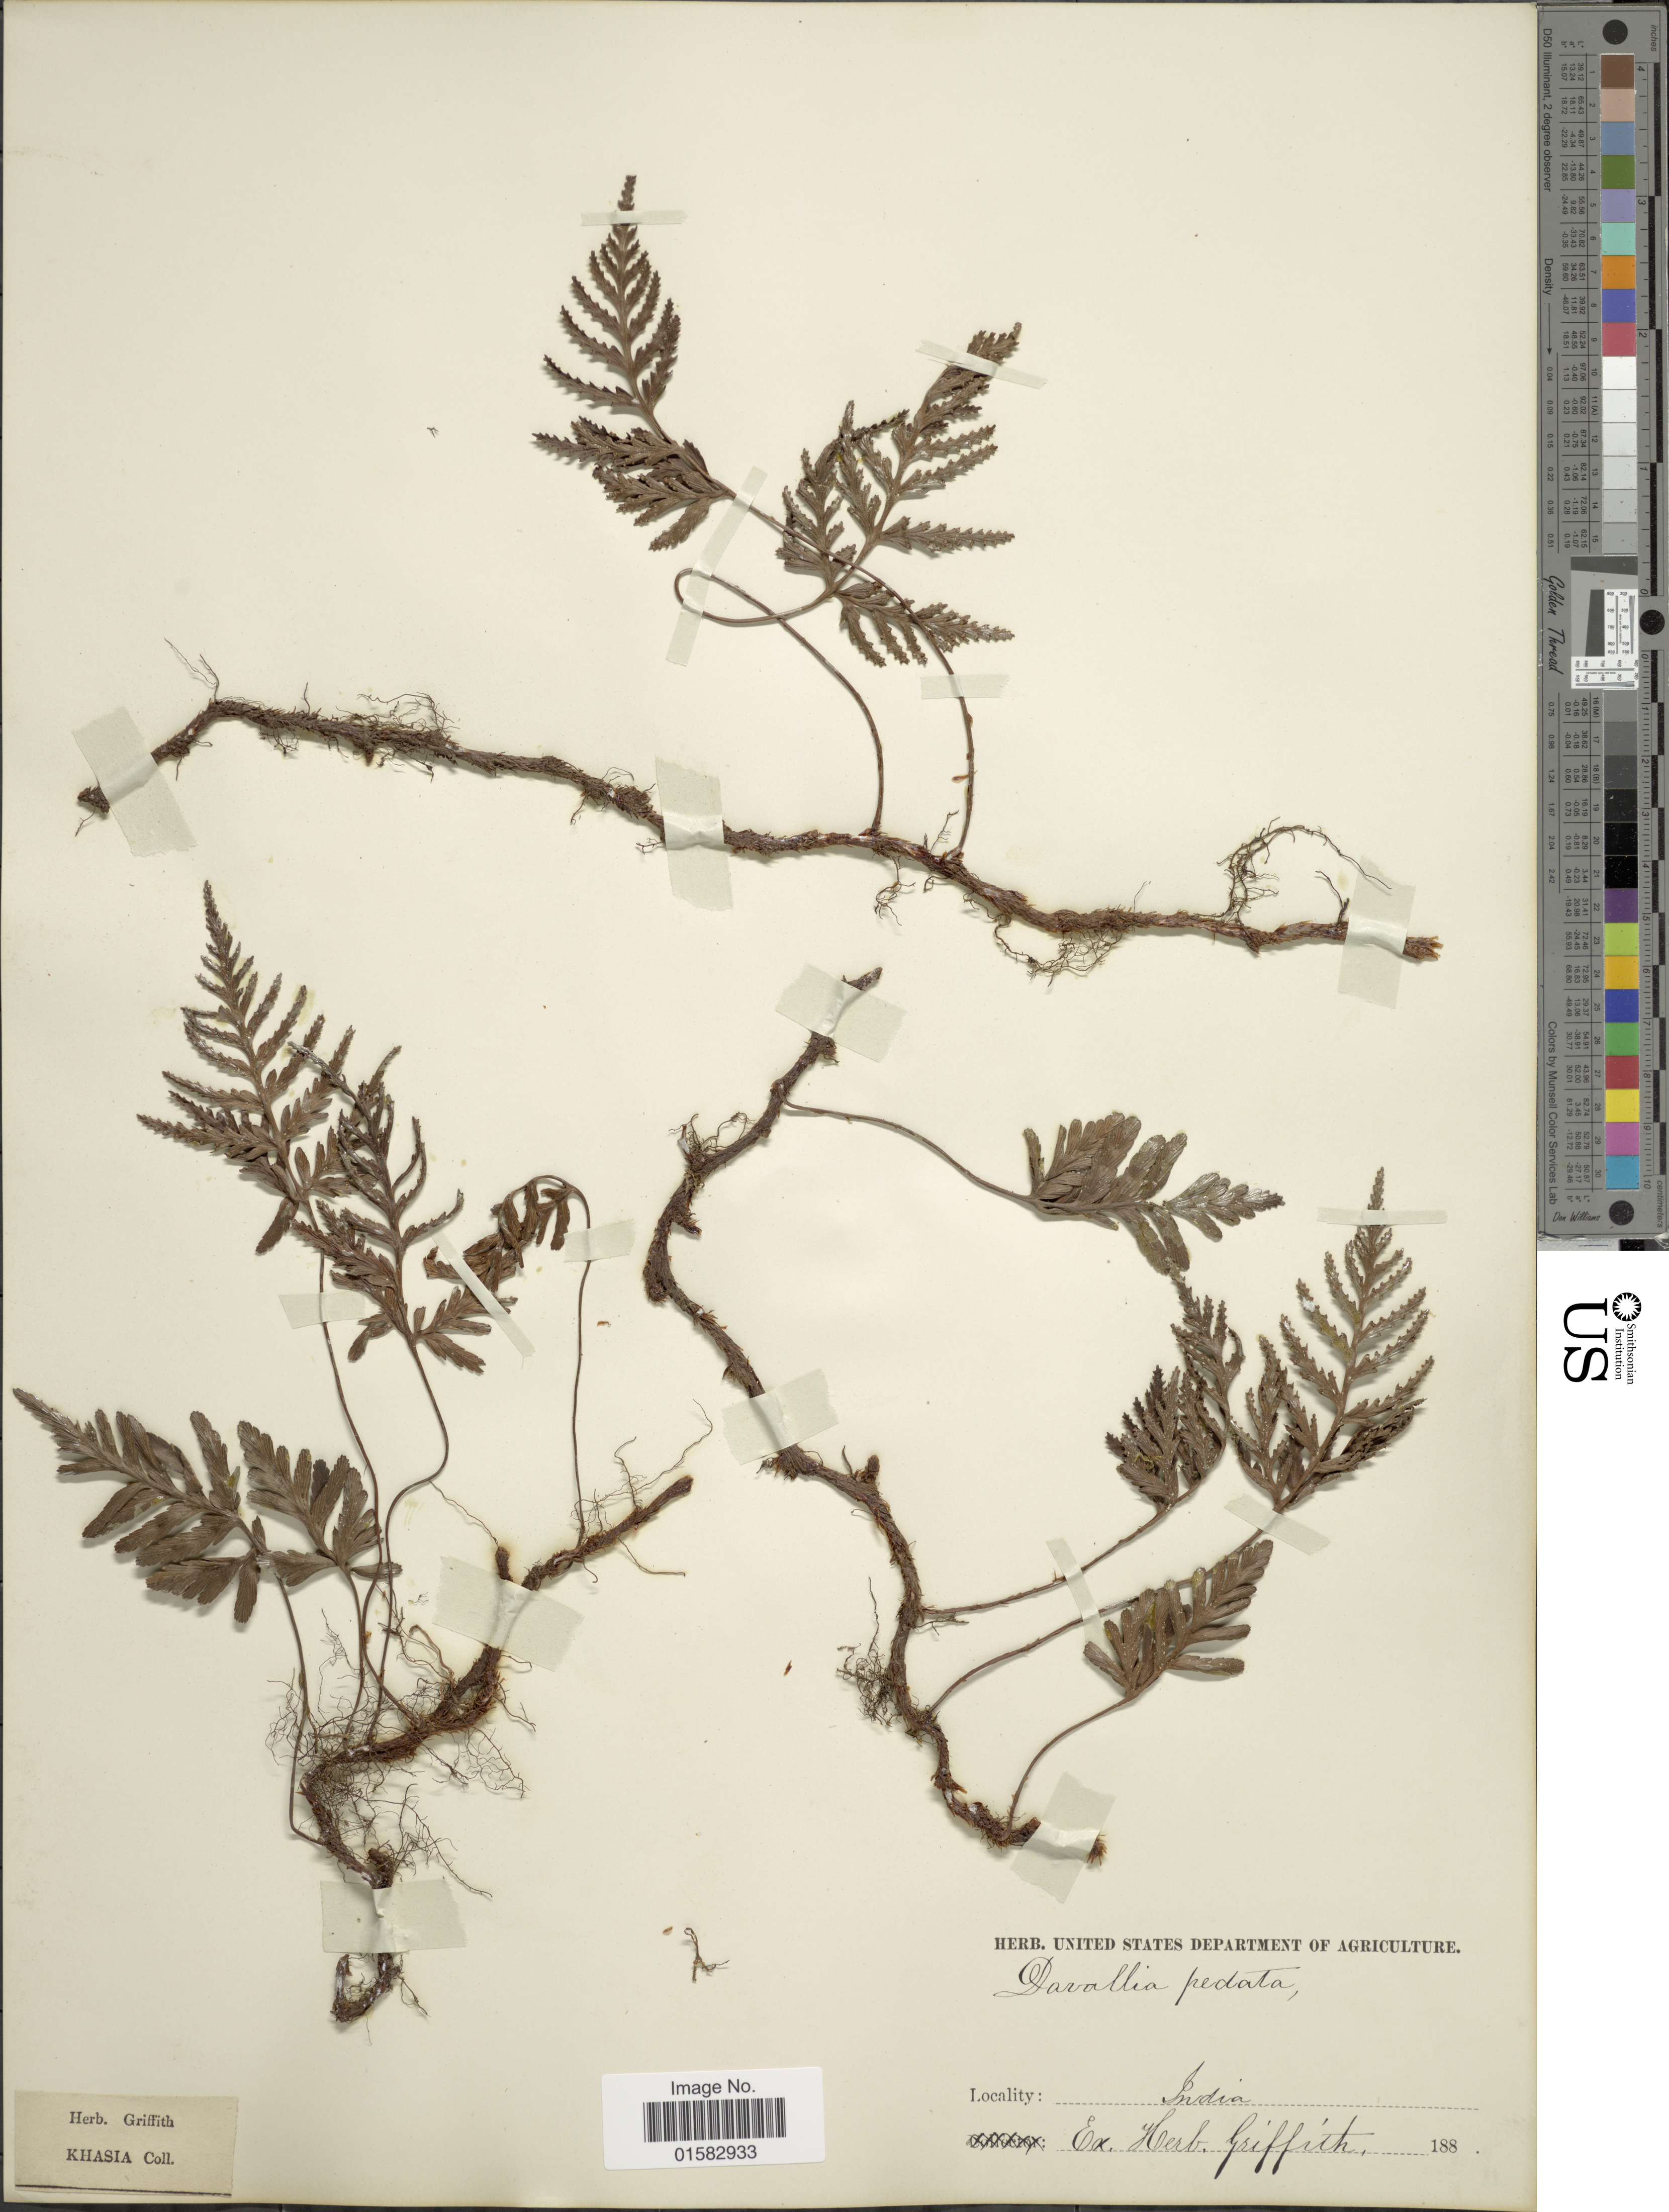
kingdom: Plantae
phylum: Tracheophyta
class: Polypodiopsida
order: Polypodiales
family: Davalliaceae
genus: Davallia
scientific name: Davallia repens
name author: (L. f.) Kuhn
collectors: ex herb. Griffith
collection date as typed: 188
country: India